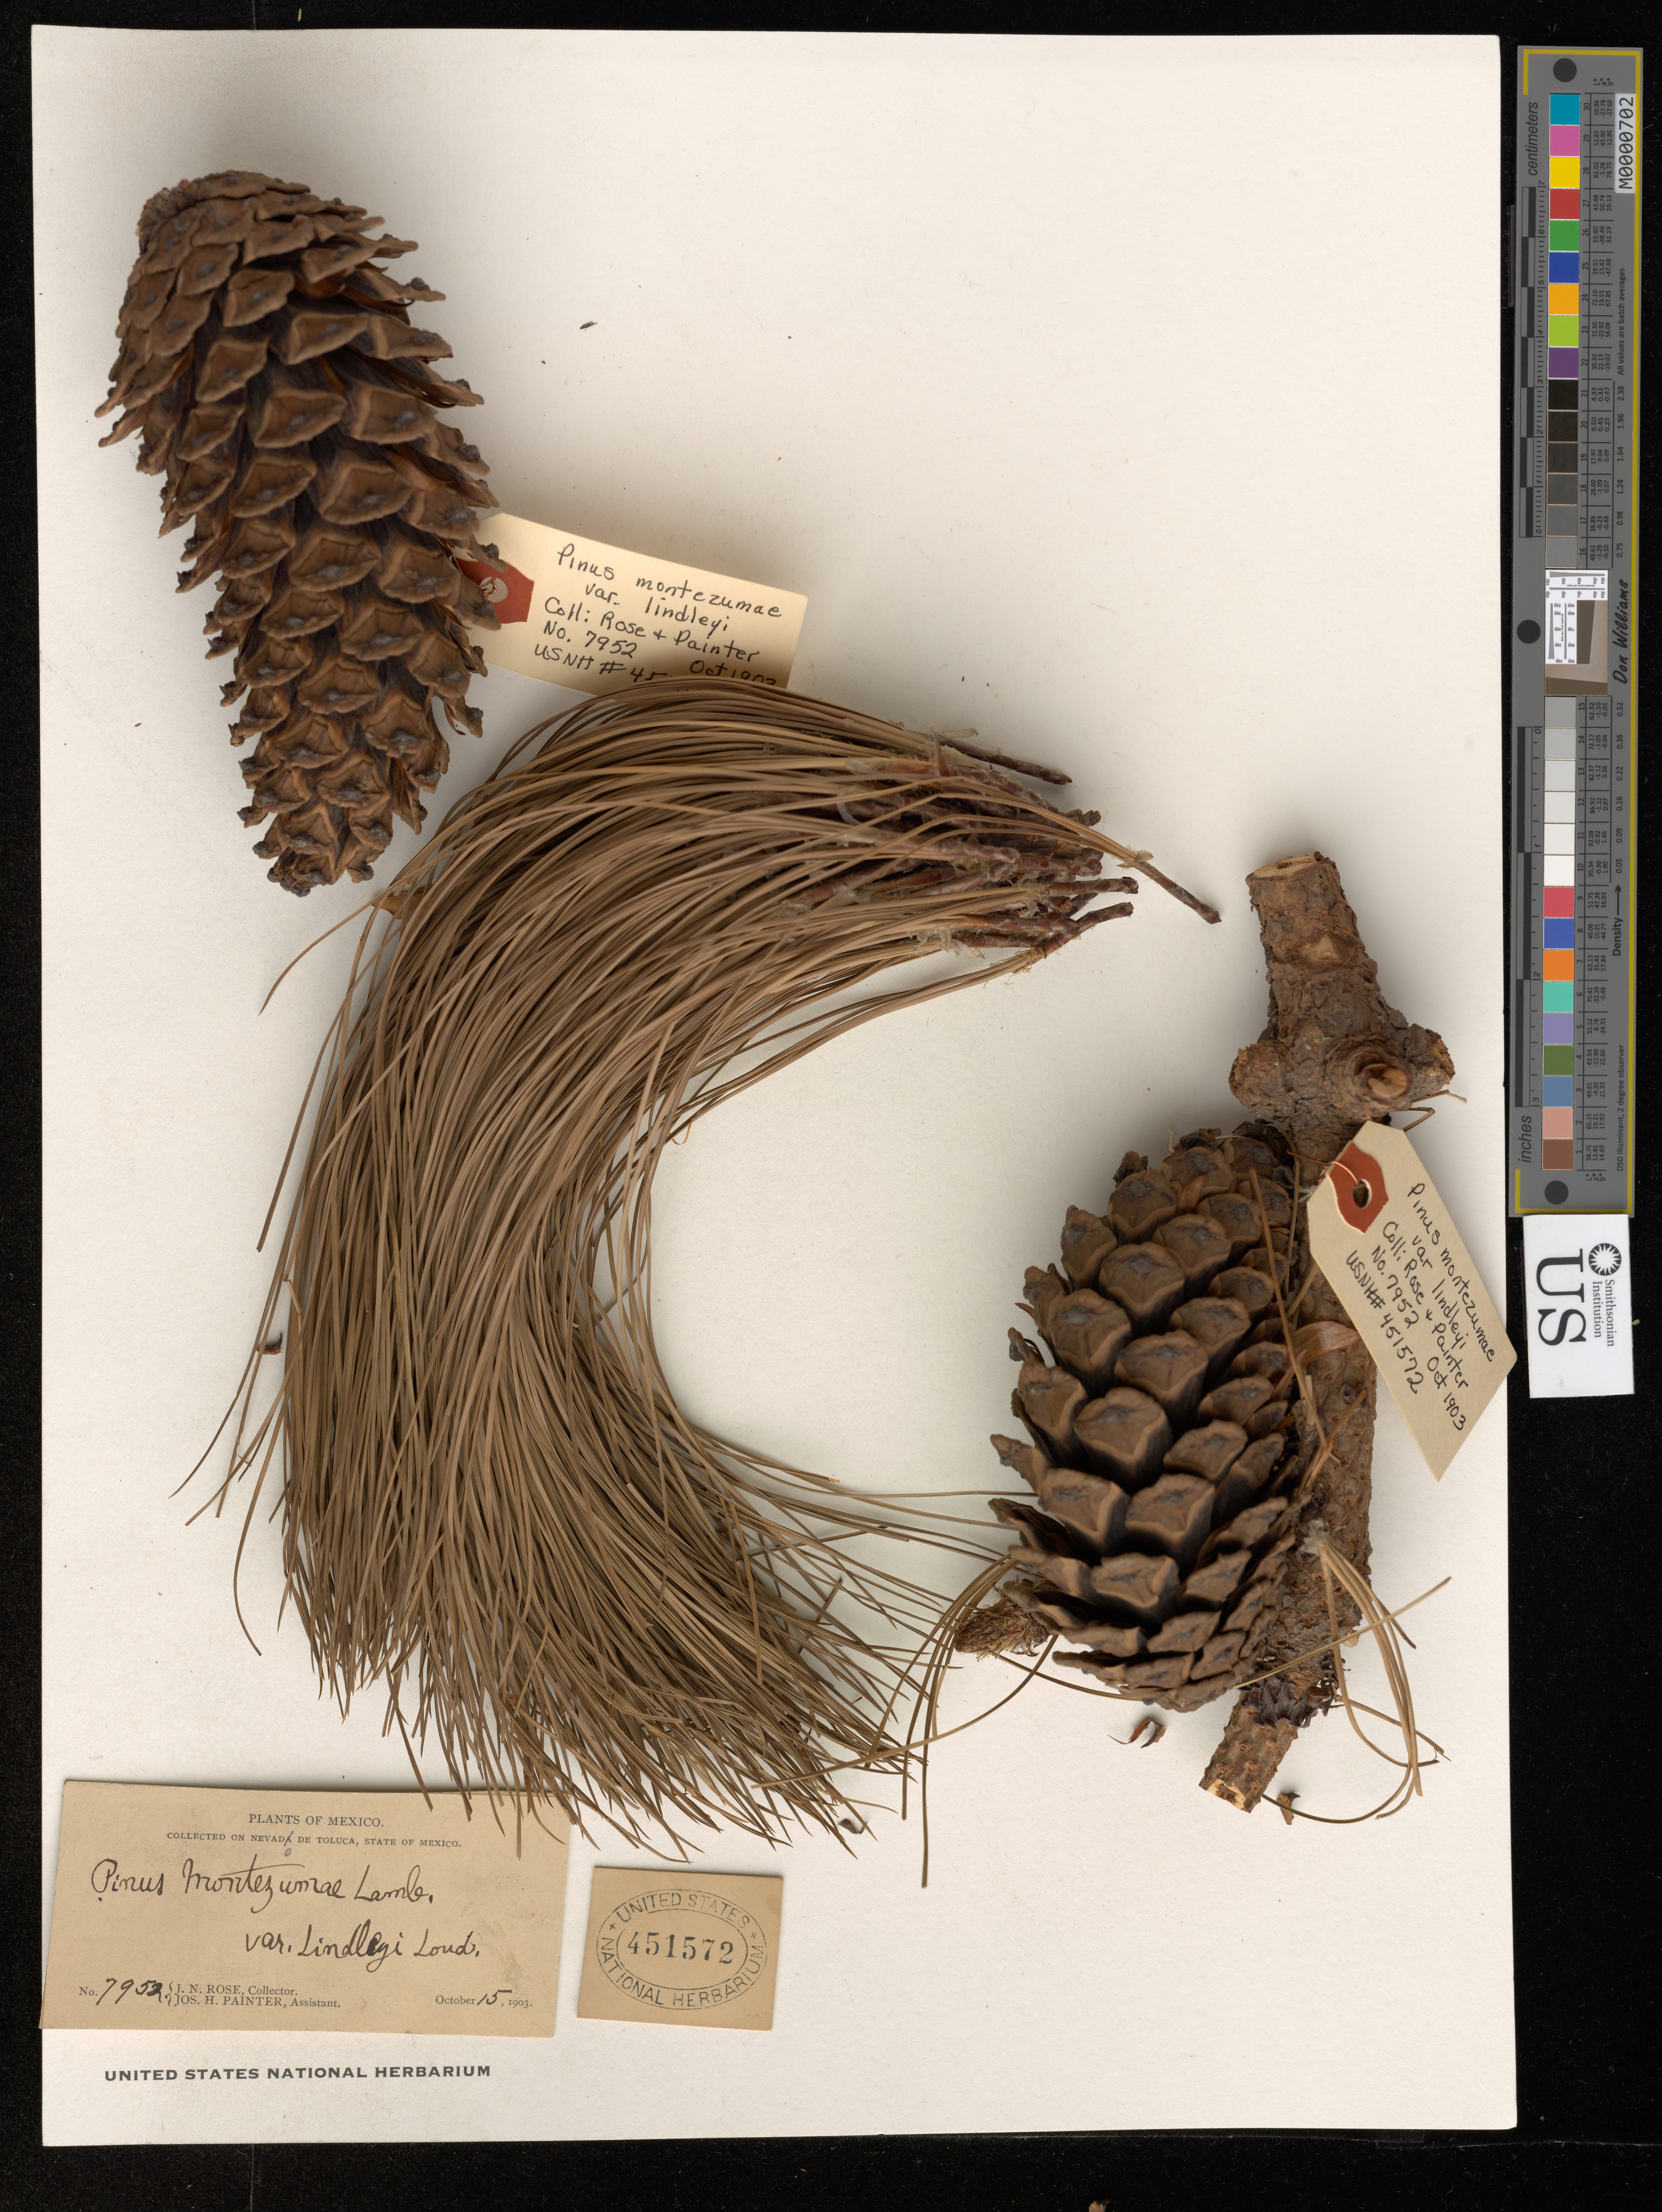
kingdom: Plantae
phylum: Tracheophyta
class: Pinopsida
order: Pinales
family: Pinaceae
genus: Pinus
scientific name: Pinus montezumae var. lindleyi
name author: Loudon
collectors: J. N. Rose & J. H. Painter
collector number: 7952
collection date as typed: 15 Oct 1903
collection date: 1903-10-15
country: Mexico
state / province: México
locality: Nevado de Toluca.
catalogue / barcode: US 451572